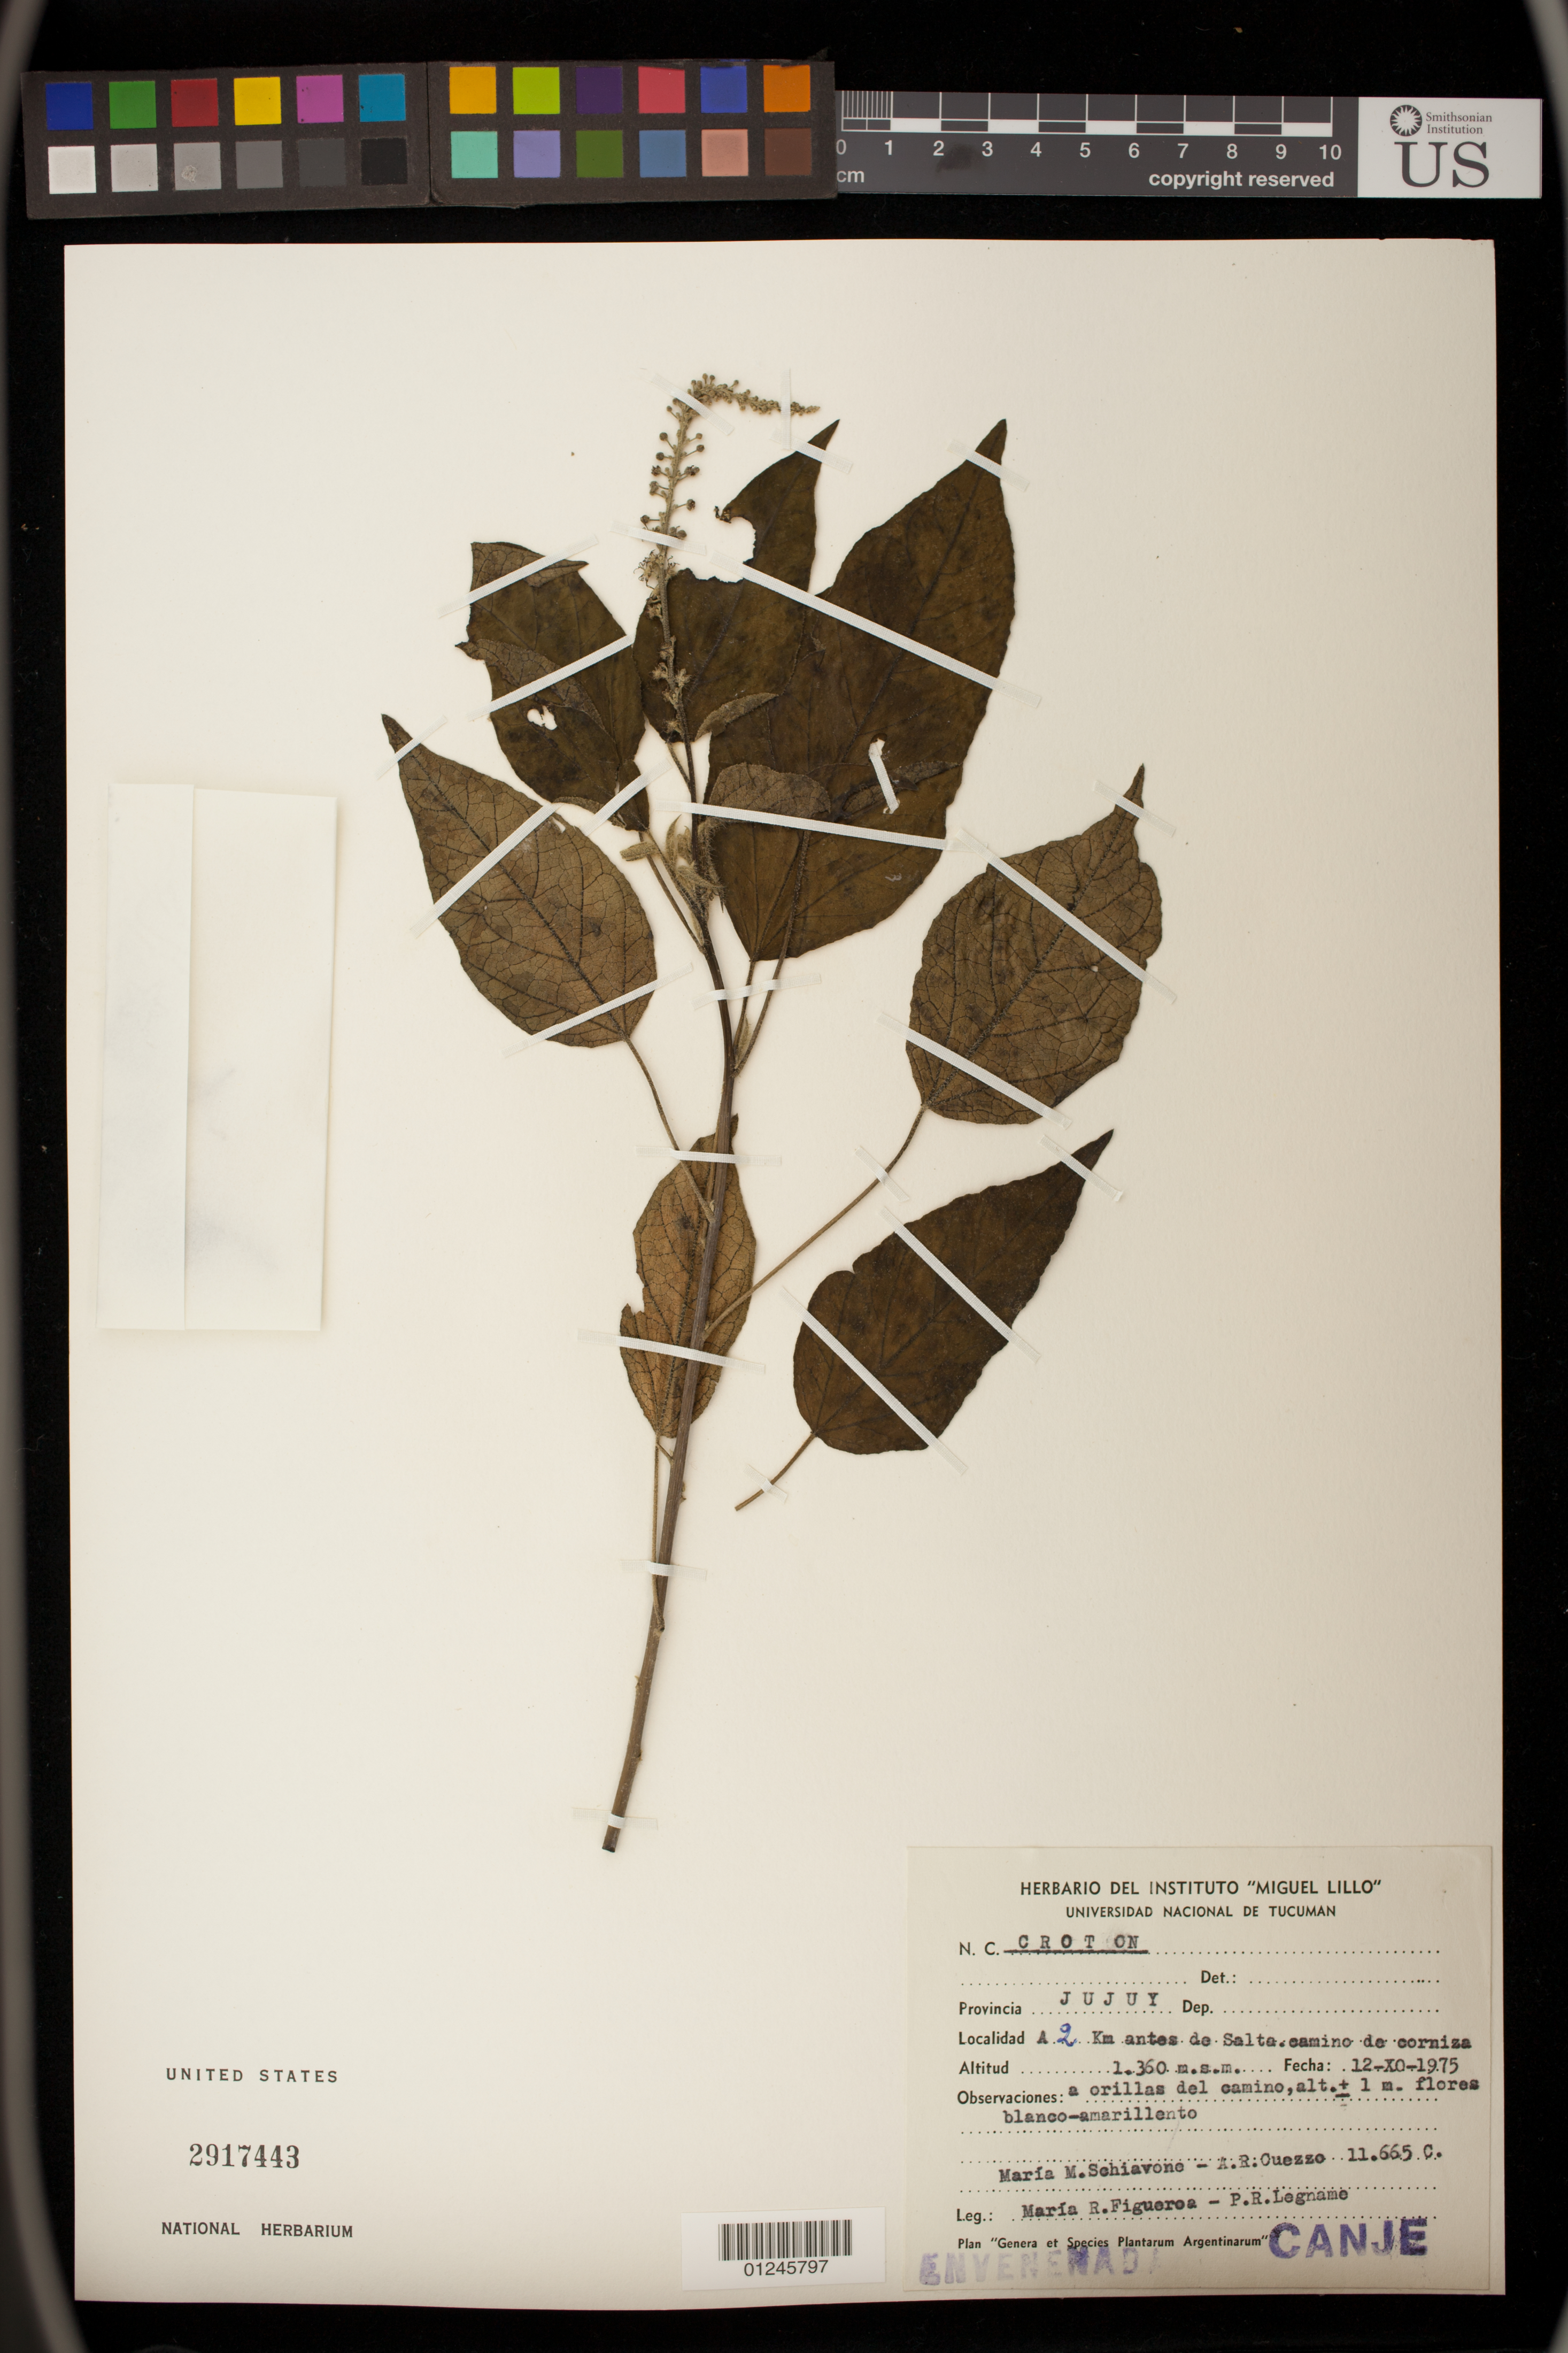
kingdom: Plantae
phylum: Tracheophyta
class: Magnoliopsida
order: Malpighiales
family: Euphorbiaceae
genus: Croton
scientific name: Croton saltensis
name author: Griseb.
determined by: Berry, Paul E.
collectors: M. Figueroa, M. Schiavone, A. Cuezzo & P. R. Legname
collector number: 11.665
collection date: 1975-10-12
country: Argentina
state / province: Jujuy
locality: A 2 Km antes de Salta. camino de corniza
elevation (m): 1360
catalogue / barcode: US 2917443